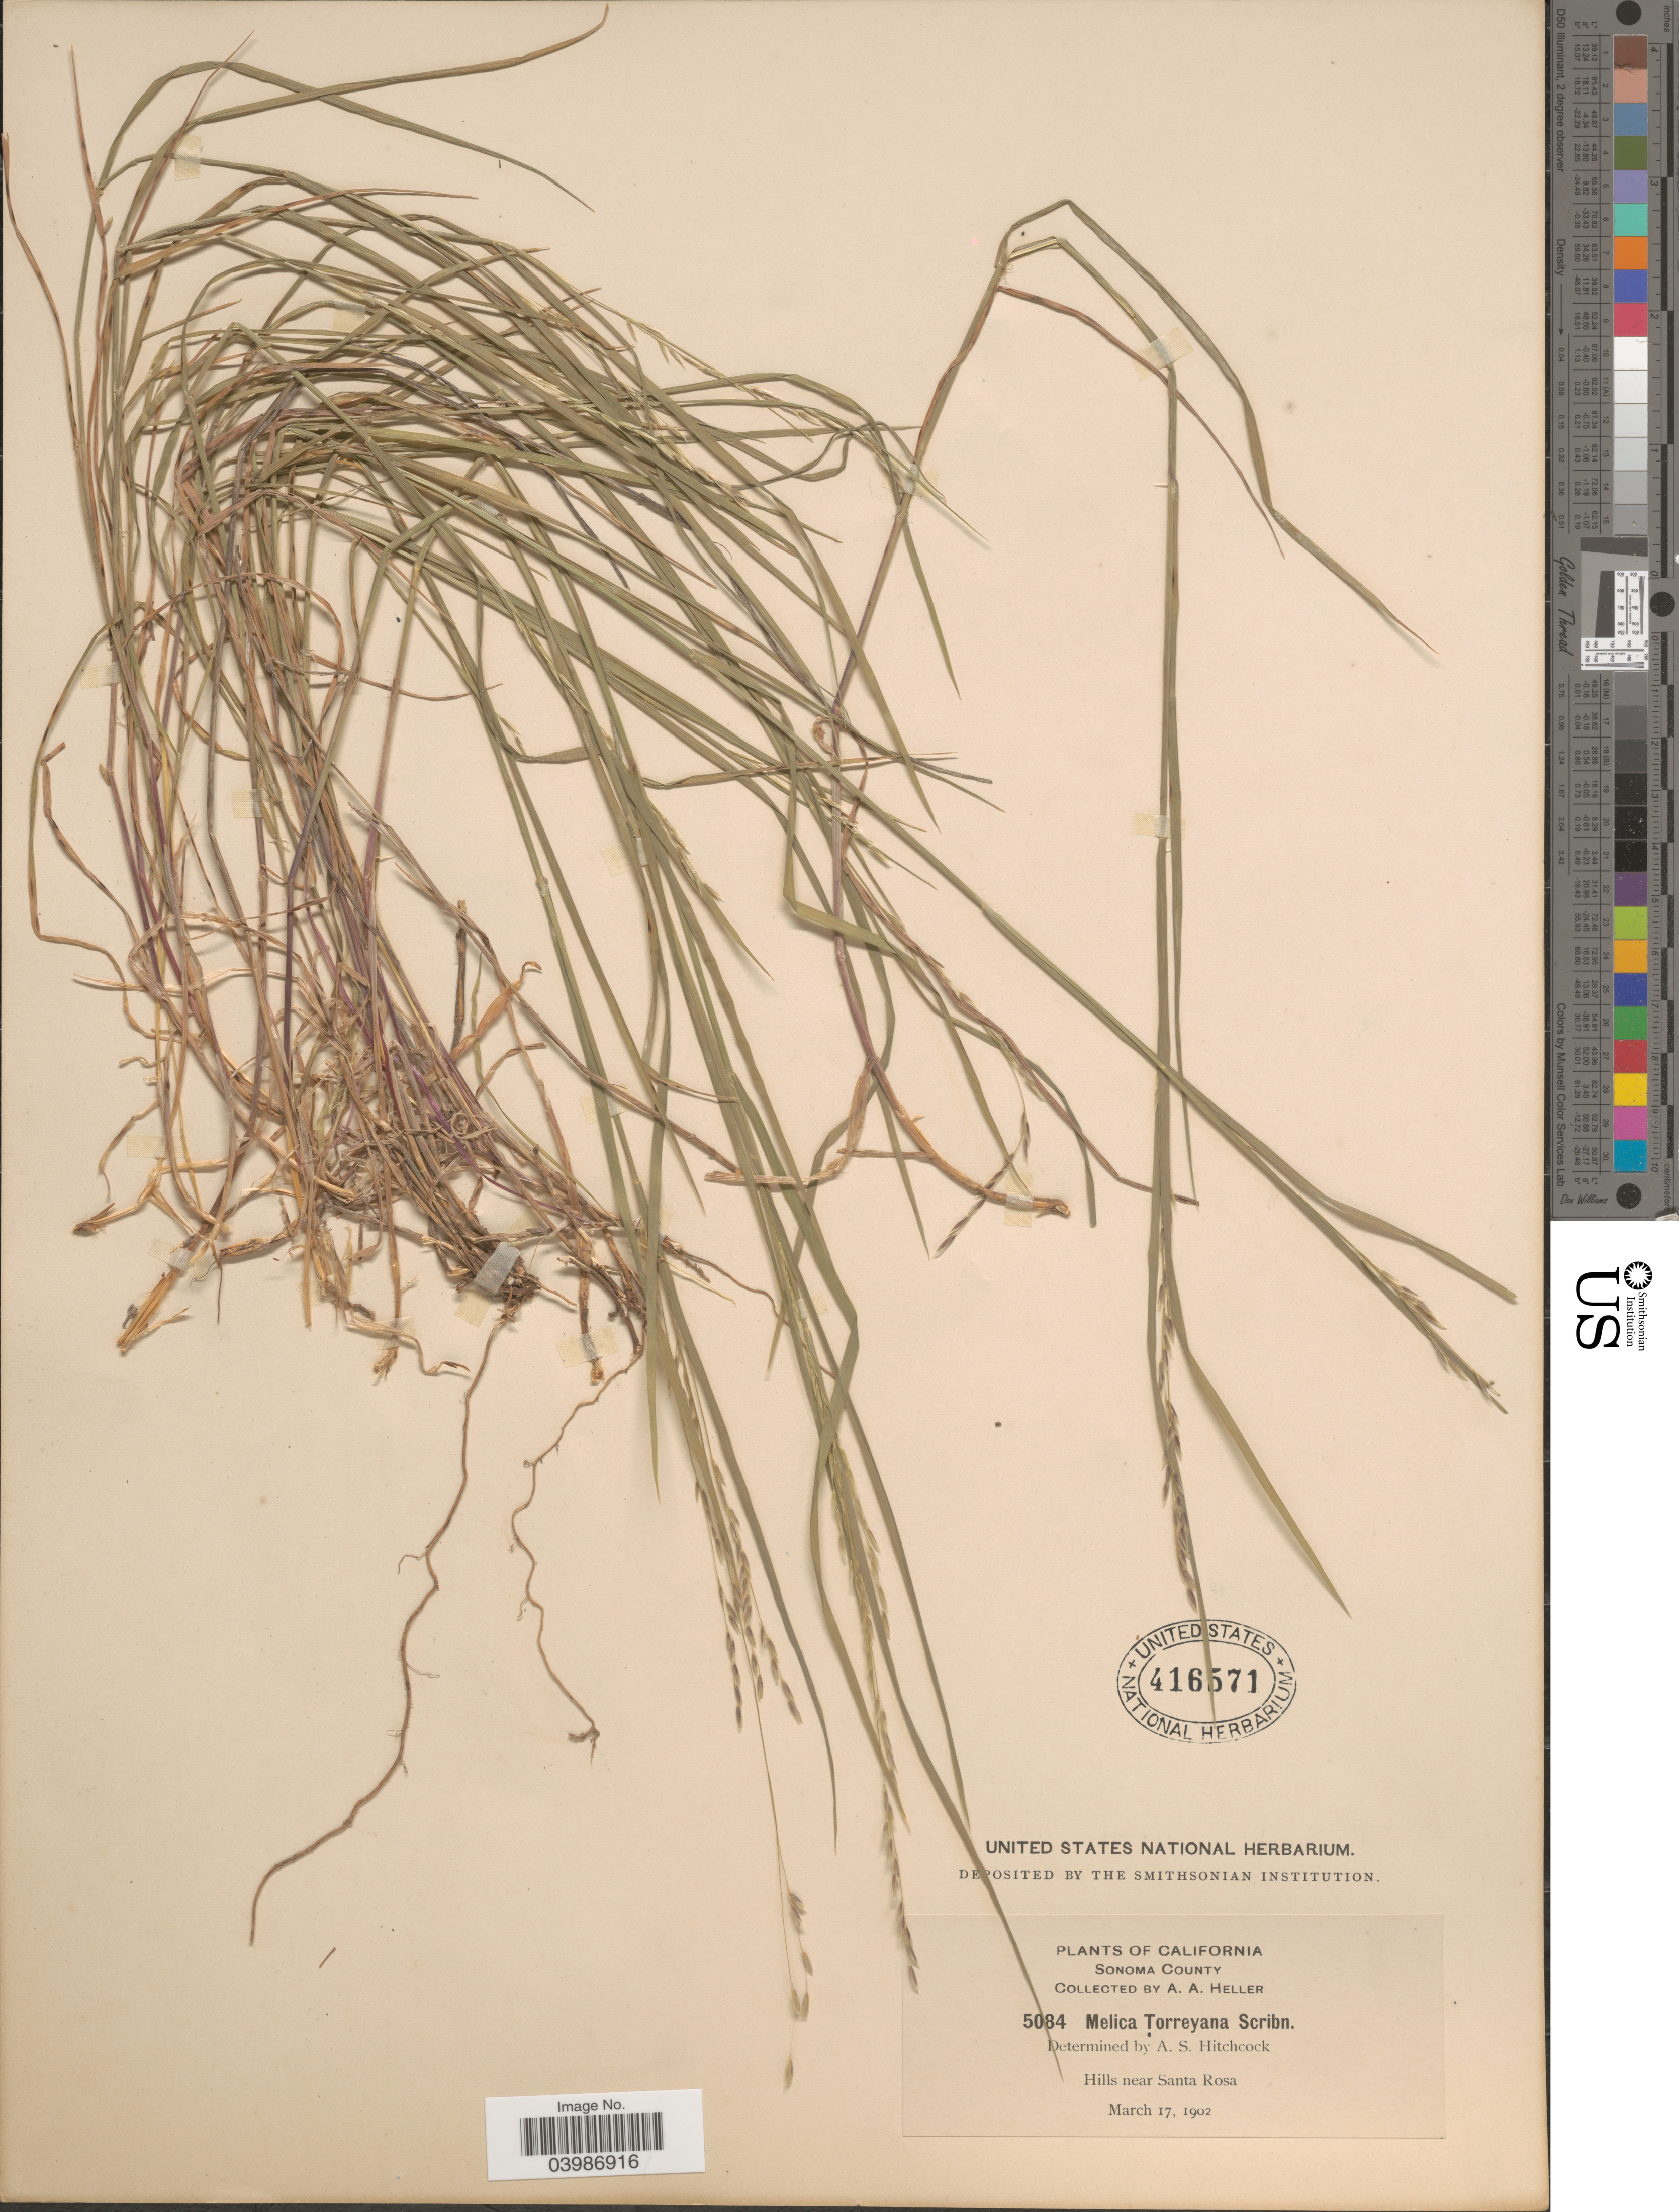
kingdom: Plantae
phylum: Tracheophyta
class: Liliopsida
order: Poales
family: Poaceae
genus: Melica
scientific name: Melica torreyana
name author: Scribn.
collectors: A. A. Heller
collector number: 5084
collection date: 1902-03-17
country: United States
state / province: California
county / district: Sonoma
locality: Sonoma County. Hills near Santa Rosa.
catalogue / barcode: US 416571